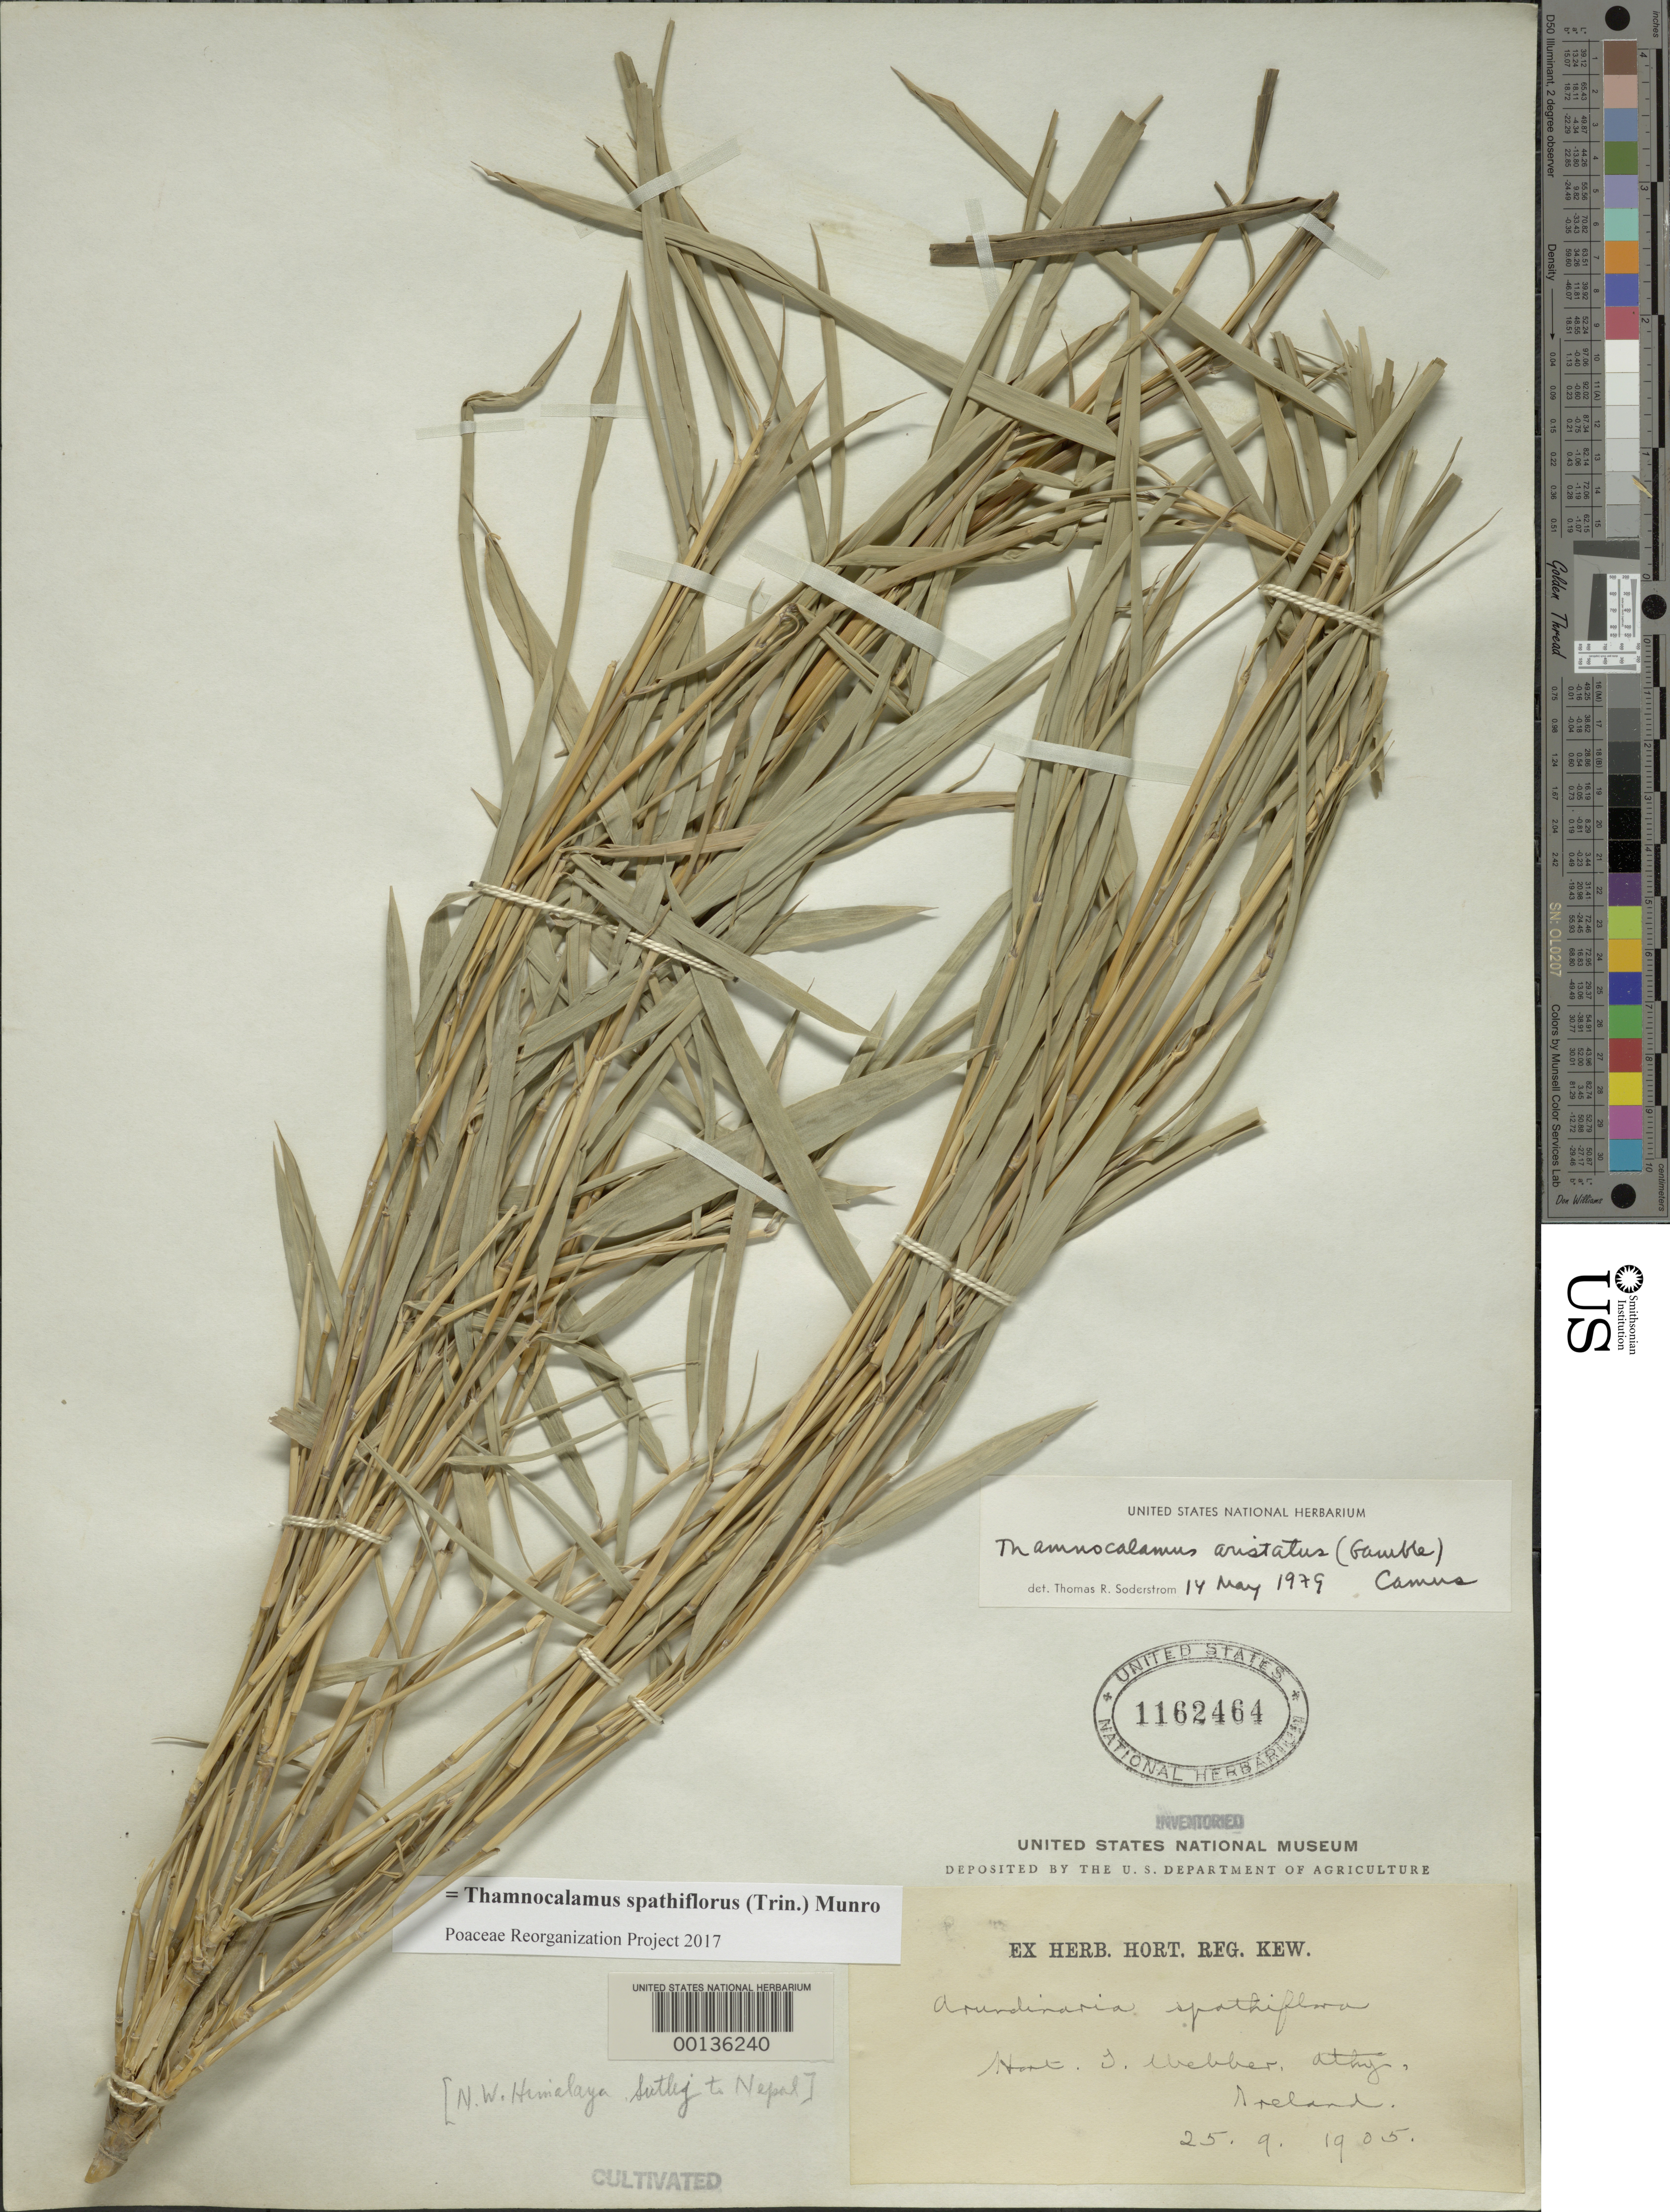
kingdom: Plantae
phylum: Tracheophyta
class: Liliopsida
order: Poales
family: Poaceae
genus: Thamnocalamus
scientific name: Thamnocalamus spathiflorus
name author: (Trin.) Munro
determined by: Poaceae Reorganization Project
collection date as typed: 25 Sep 1905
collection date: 1905-09-25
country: Ireland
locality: Hort. t. webber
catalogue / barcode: US 1162464